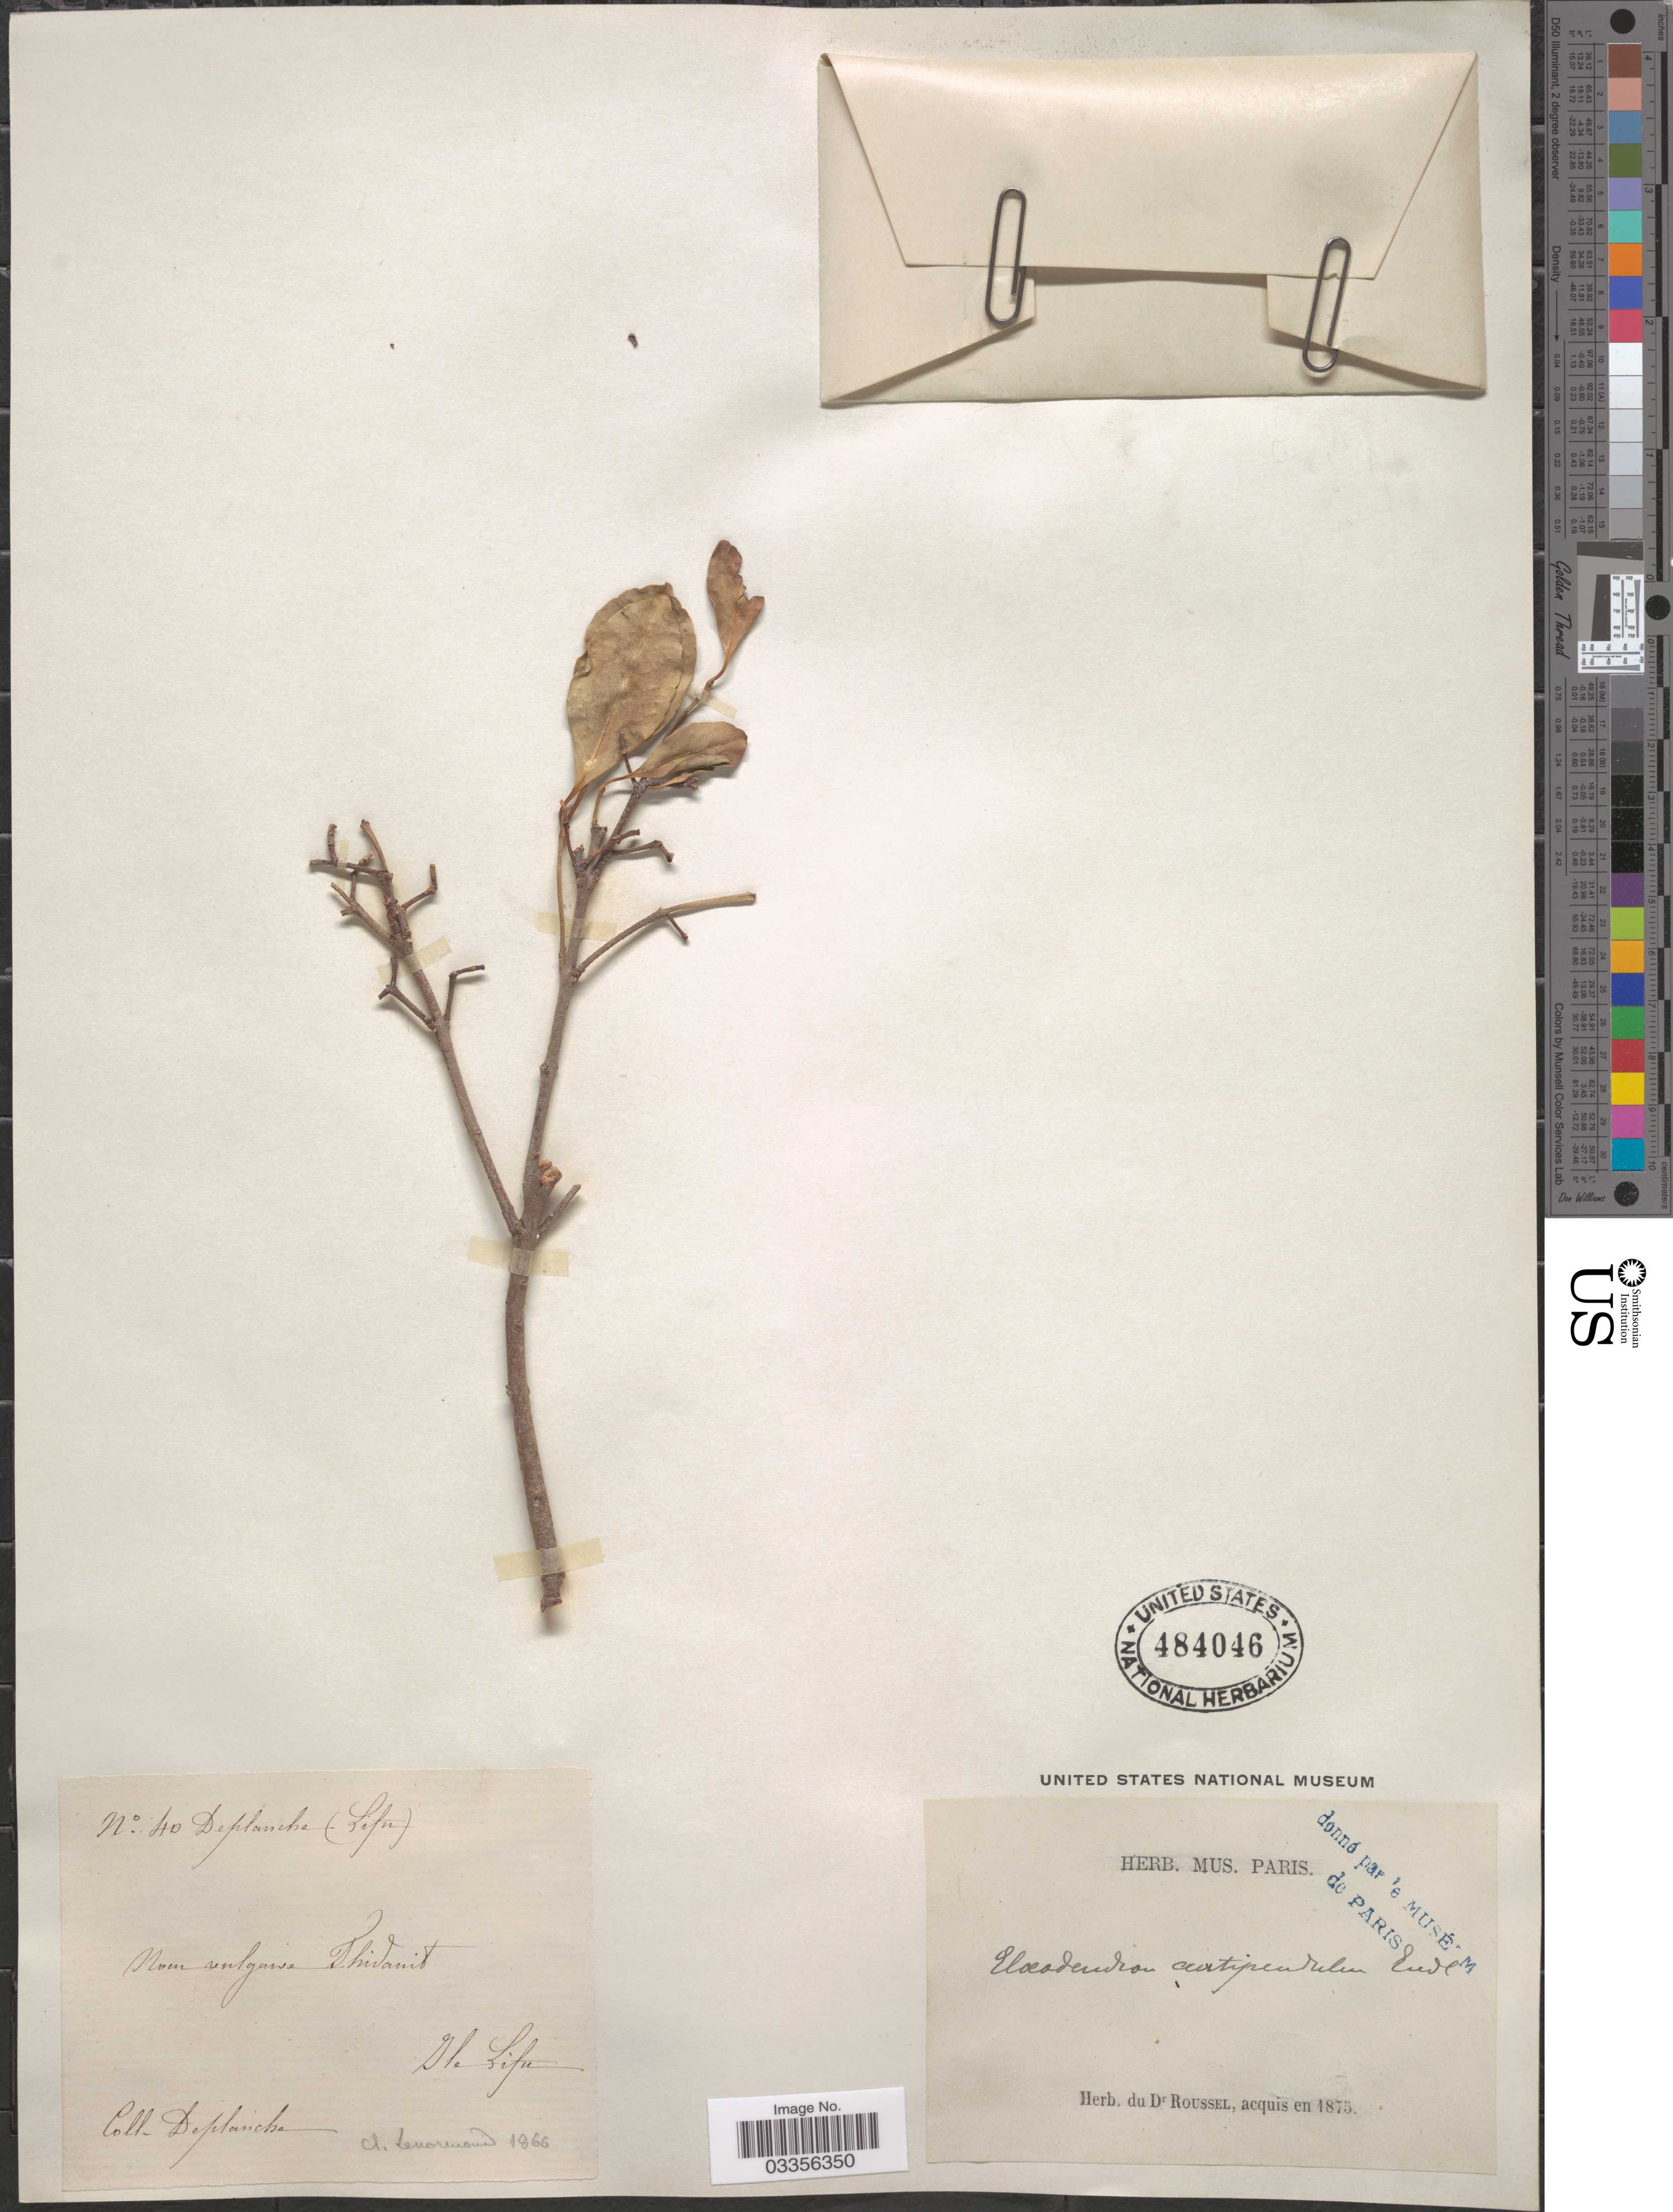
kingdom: Plantae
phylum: Tracheophyta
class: Magnoliopsida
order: Celastrales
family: Celastraceae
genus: Elaeodendron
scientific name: Elaeodendron curtipendulum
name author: Endl.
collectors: Deplanche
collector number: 40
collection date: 1866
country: New Caledonia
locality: Ile Lifu.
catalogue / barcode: US 484046